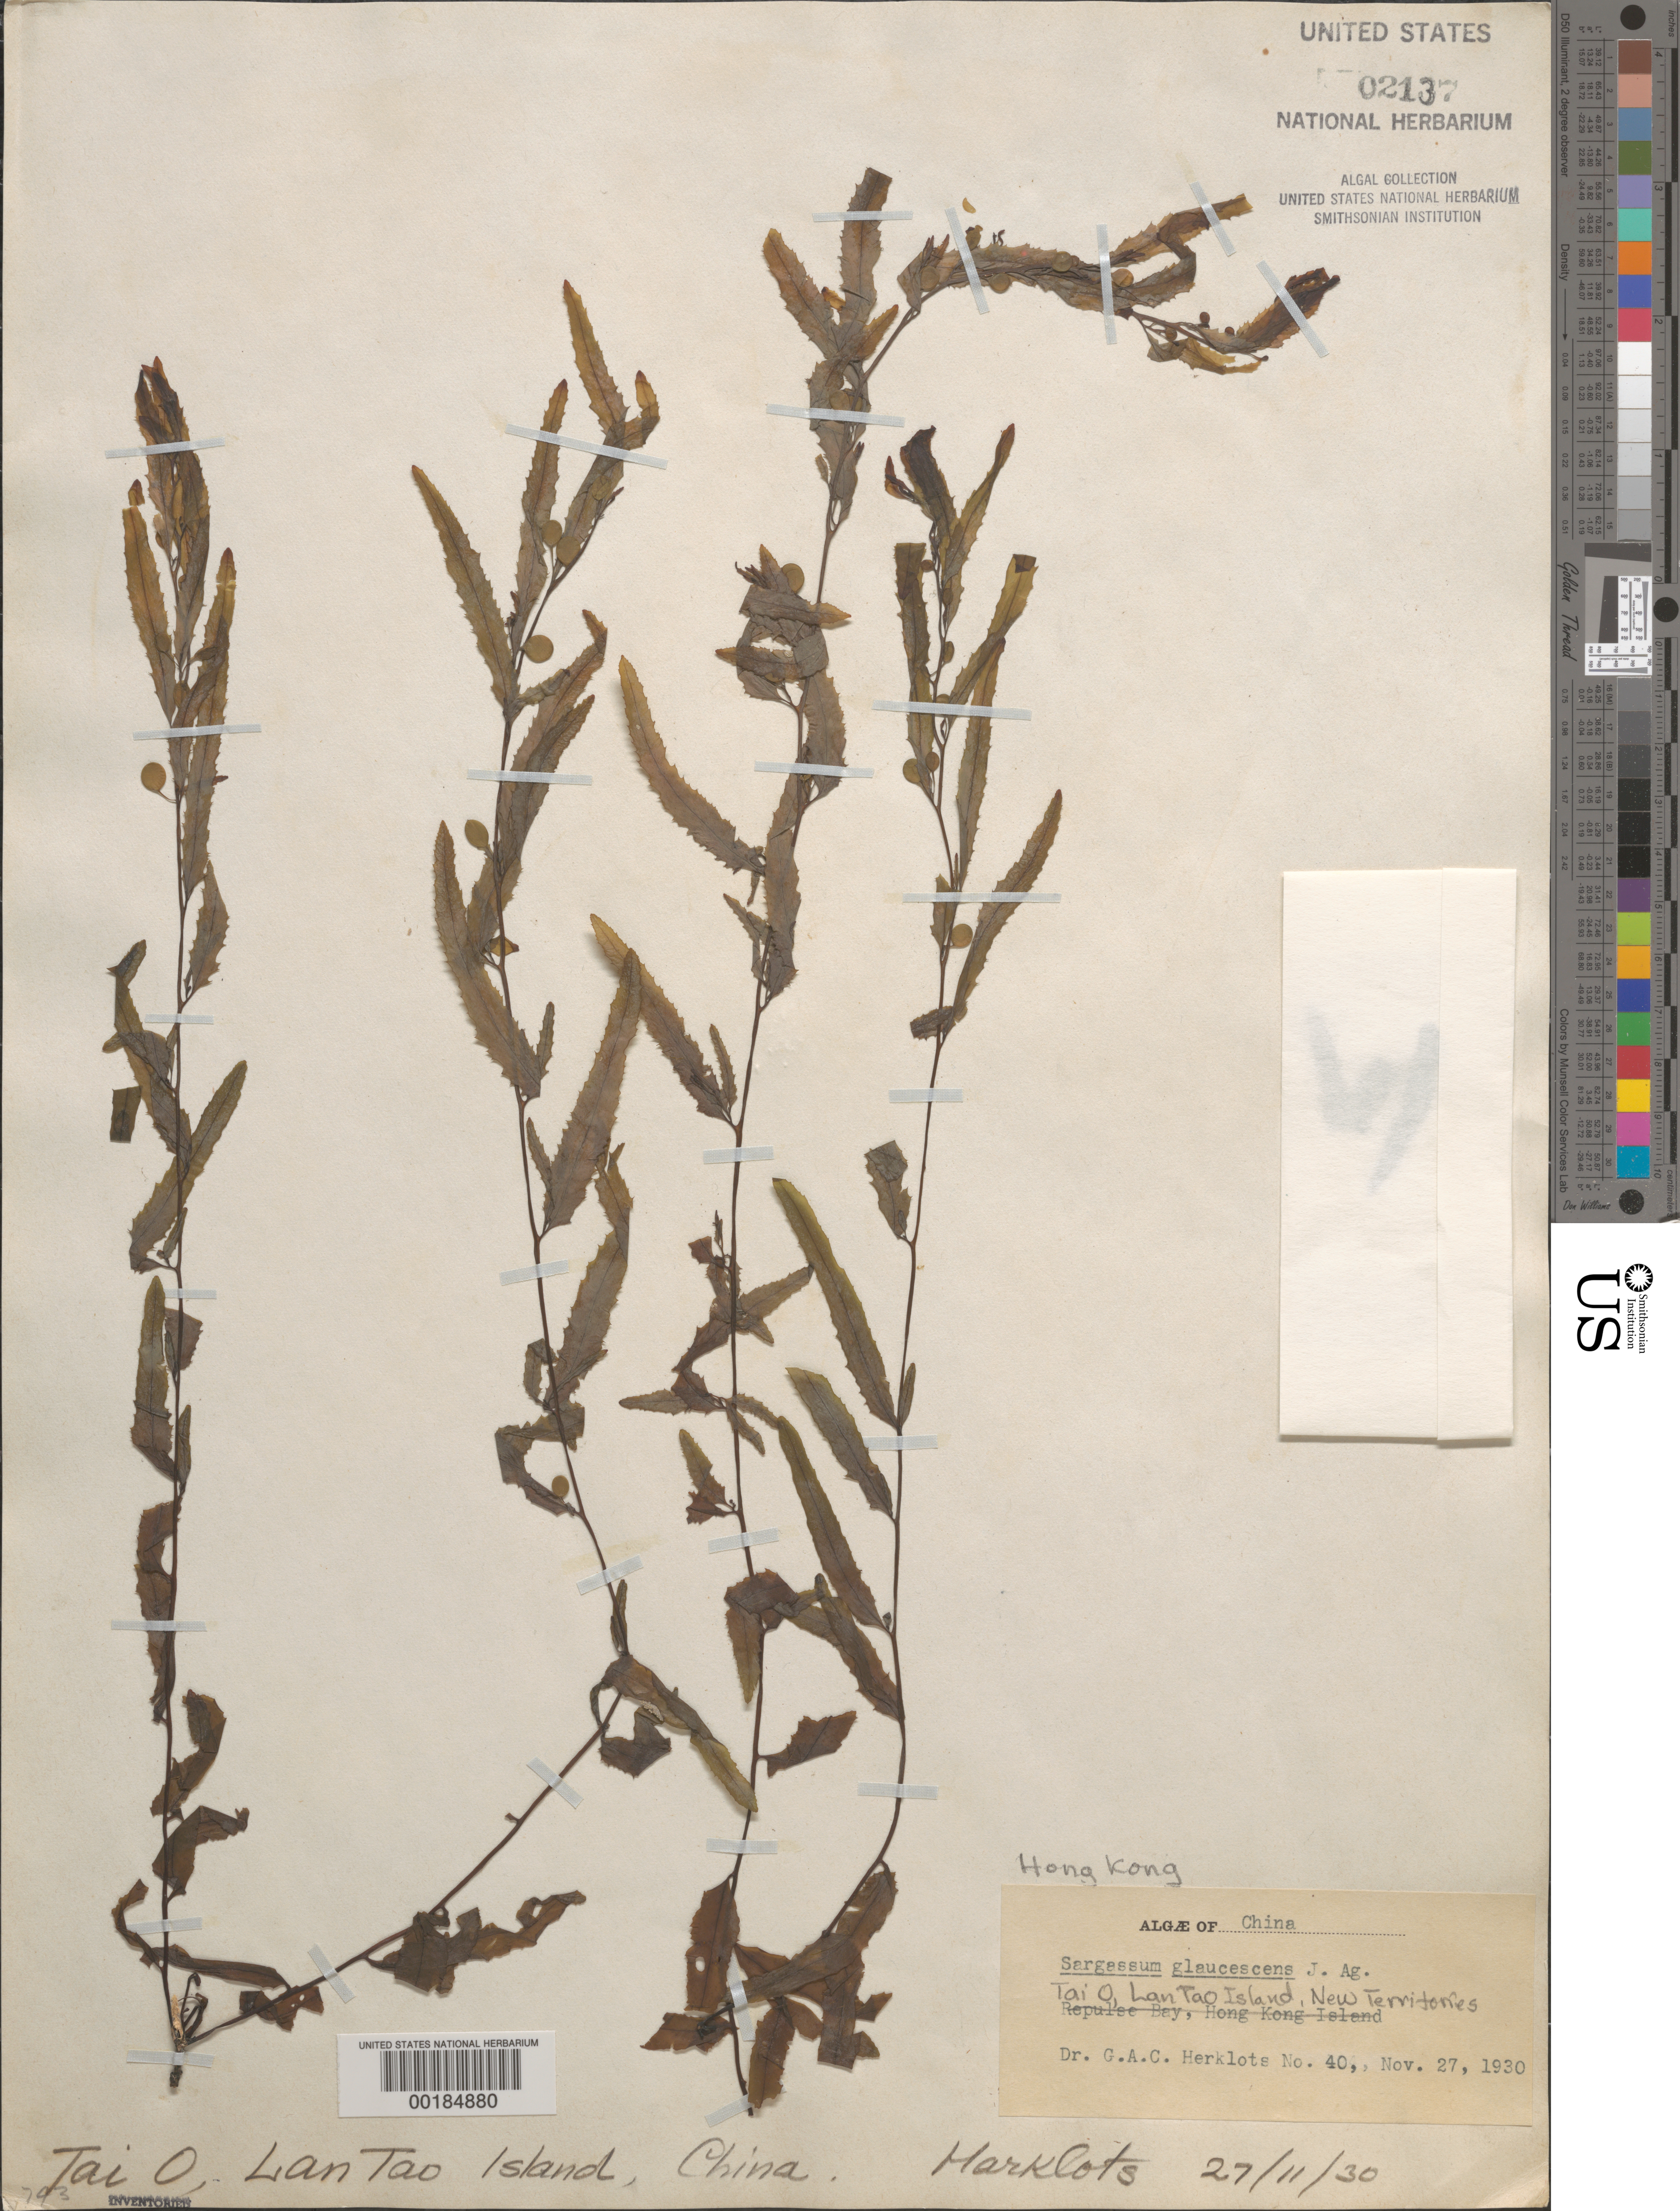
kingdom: Chromista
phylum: Ochrophyta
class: Phaeophyceae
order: Fucales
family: Sargassaceae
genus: Sargassum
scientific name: Sargassum glaucescens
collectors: G. Herklots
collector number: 40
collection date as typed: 27 Nov 1930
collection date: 1930-11-27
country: China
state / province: Hong Kong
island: Lan Tao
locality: Tai O, New Territories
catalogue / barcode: US 2137